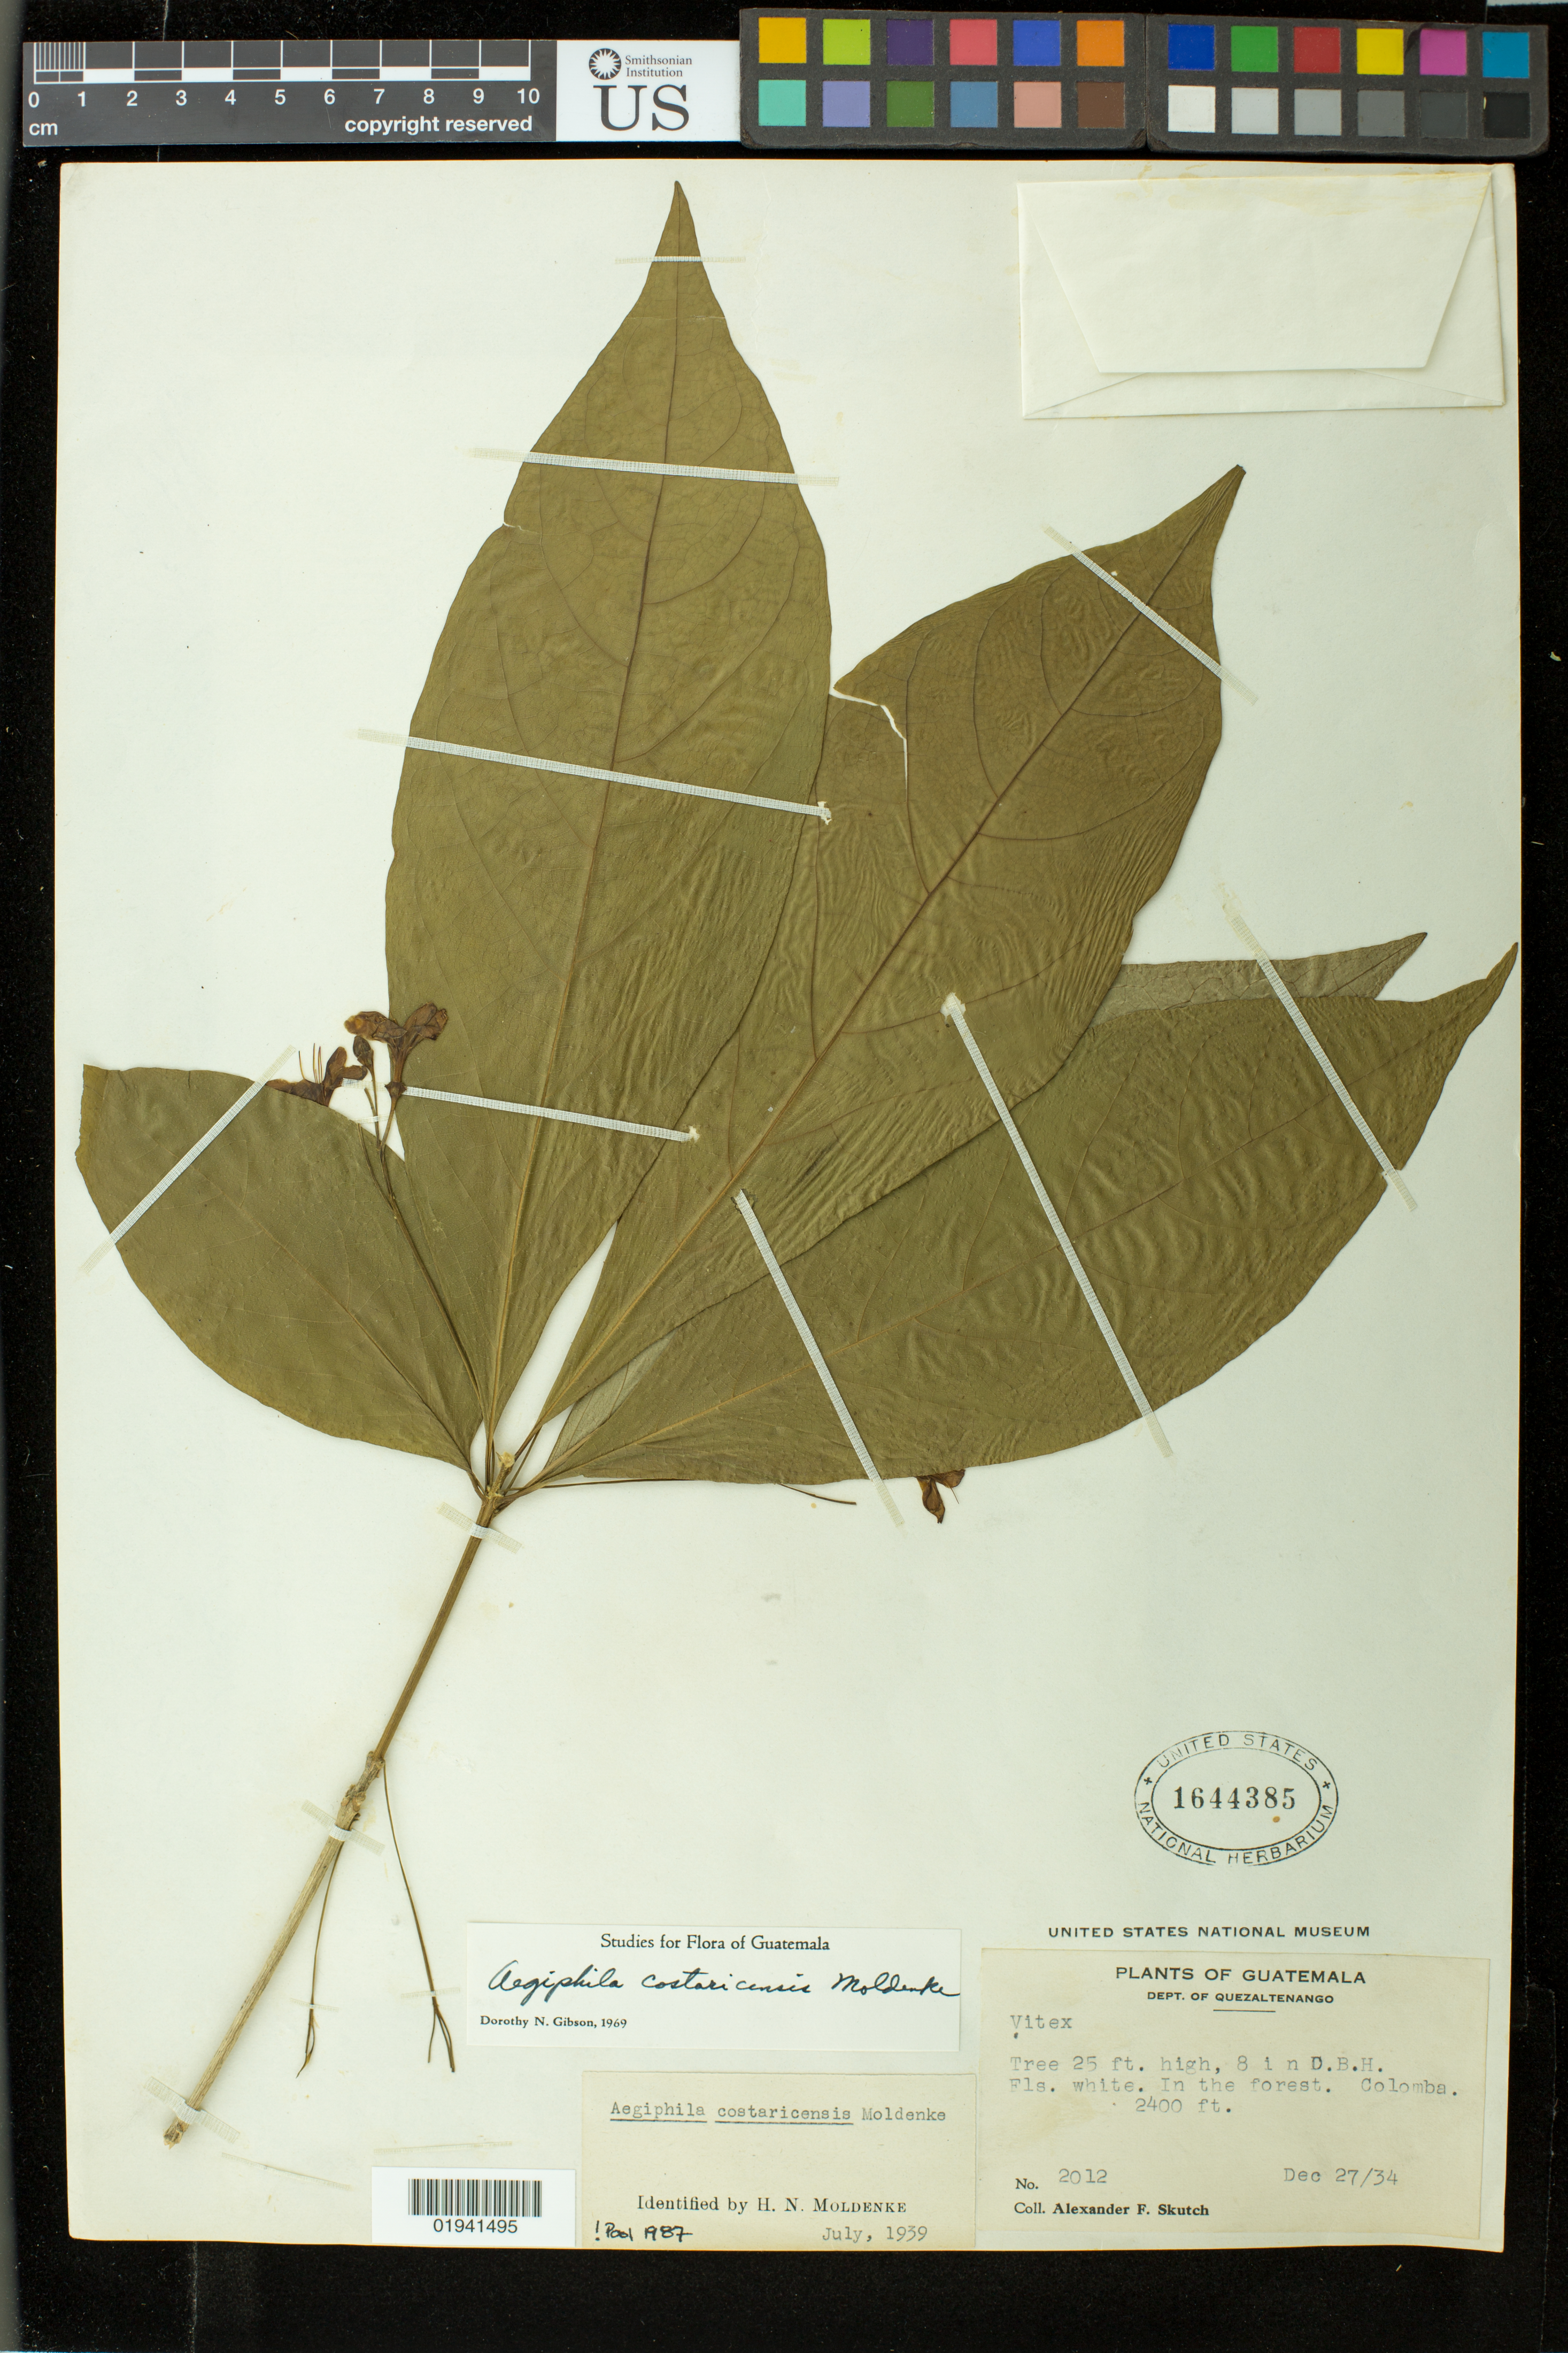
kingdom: Plantae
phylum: Tracheophyta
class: Magnoliopsida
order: Lamiales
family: Lamiaceae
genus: Aegiphila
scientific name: Aegiphila costaricensis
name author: Moldenke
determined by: Gibson, D. N.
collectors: A. F. Skutch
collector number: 2012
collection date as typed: Dec 27/34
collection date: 1934-12-27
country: Guatemala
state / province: Quetzaltenango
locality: Colomba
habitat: forest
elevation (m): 2400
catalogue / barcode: US 1644385